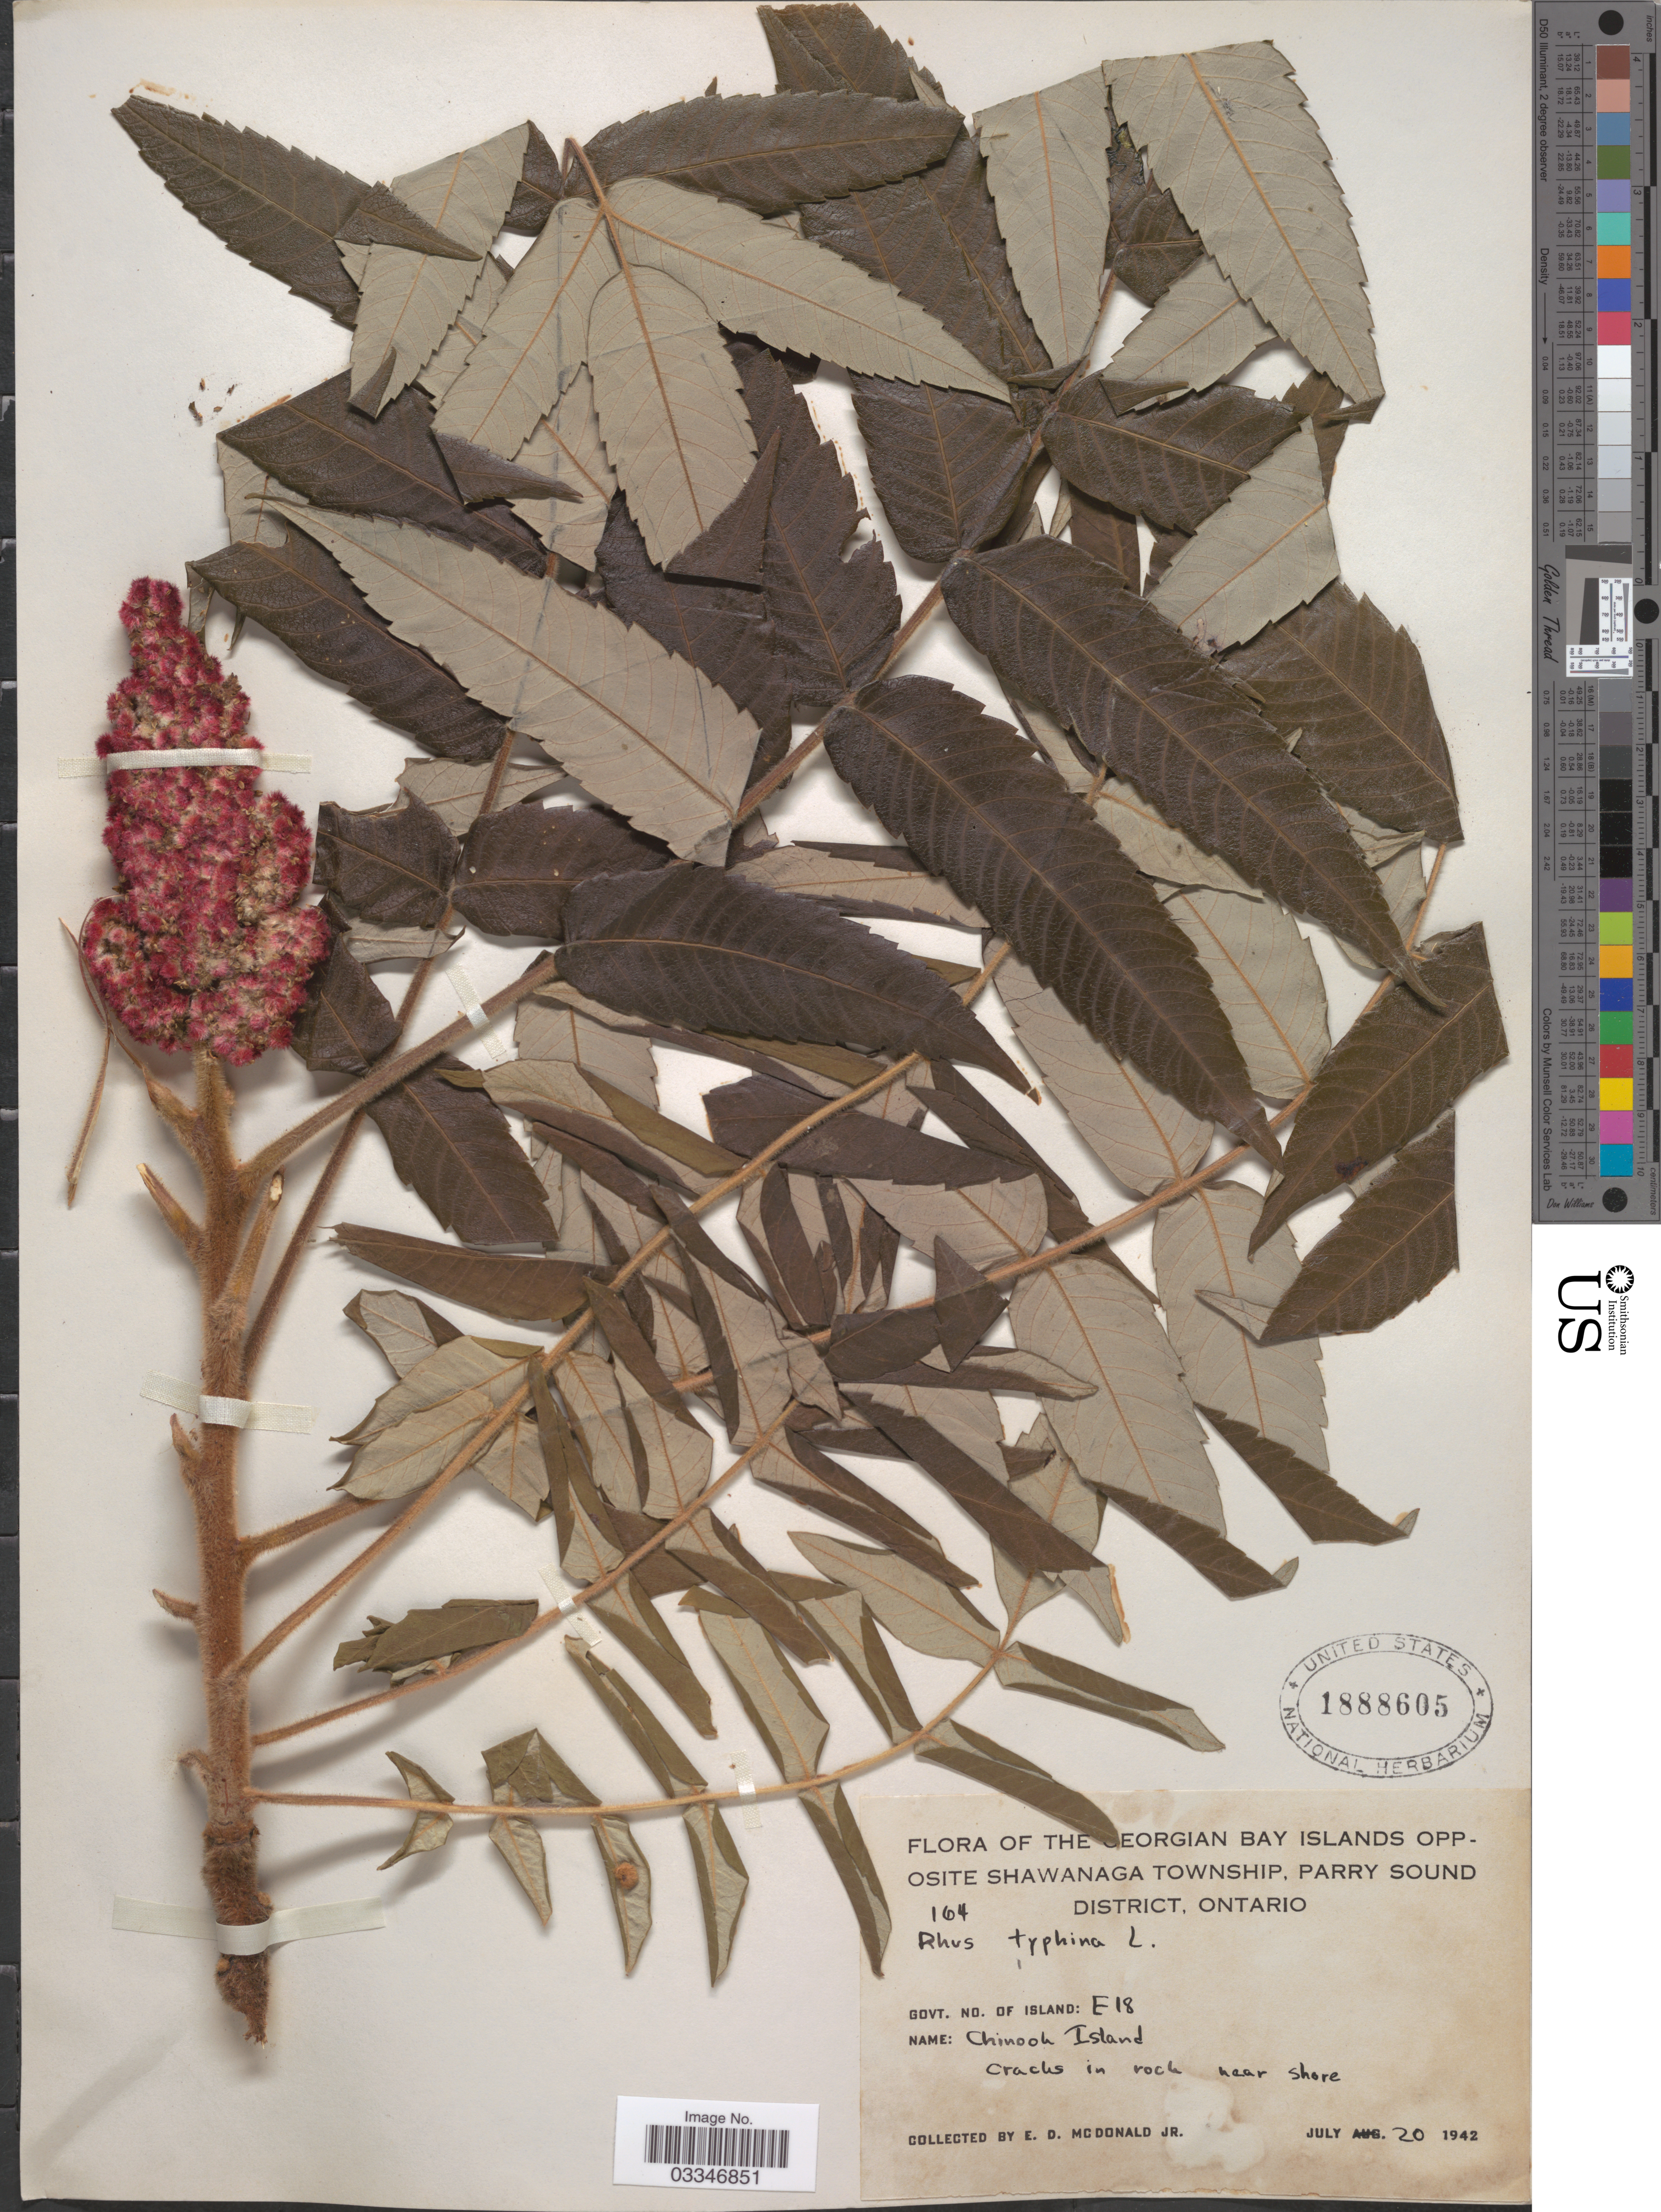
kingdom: Plantae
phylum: Tracheophyta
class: Magnoliopsida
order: Sapindales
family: Anacardiaceae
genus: Rhus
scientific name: Rhus typhina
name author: L.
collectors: E. D. McDonald Jr.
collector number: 164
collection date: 1942-07-20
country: Canada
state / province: Ontario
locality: The Georgian Bay Islands Opposite Shawanaga Township, Parry Sound District, Govt, no. of Island: E18, Chinook Island.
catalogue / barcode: US 1888605